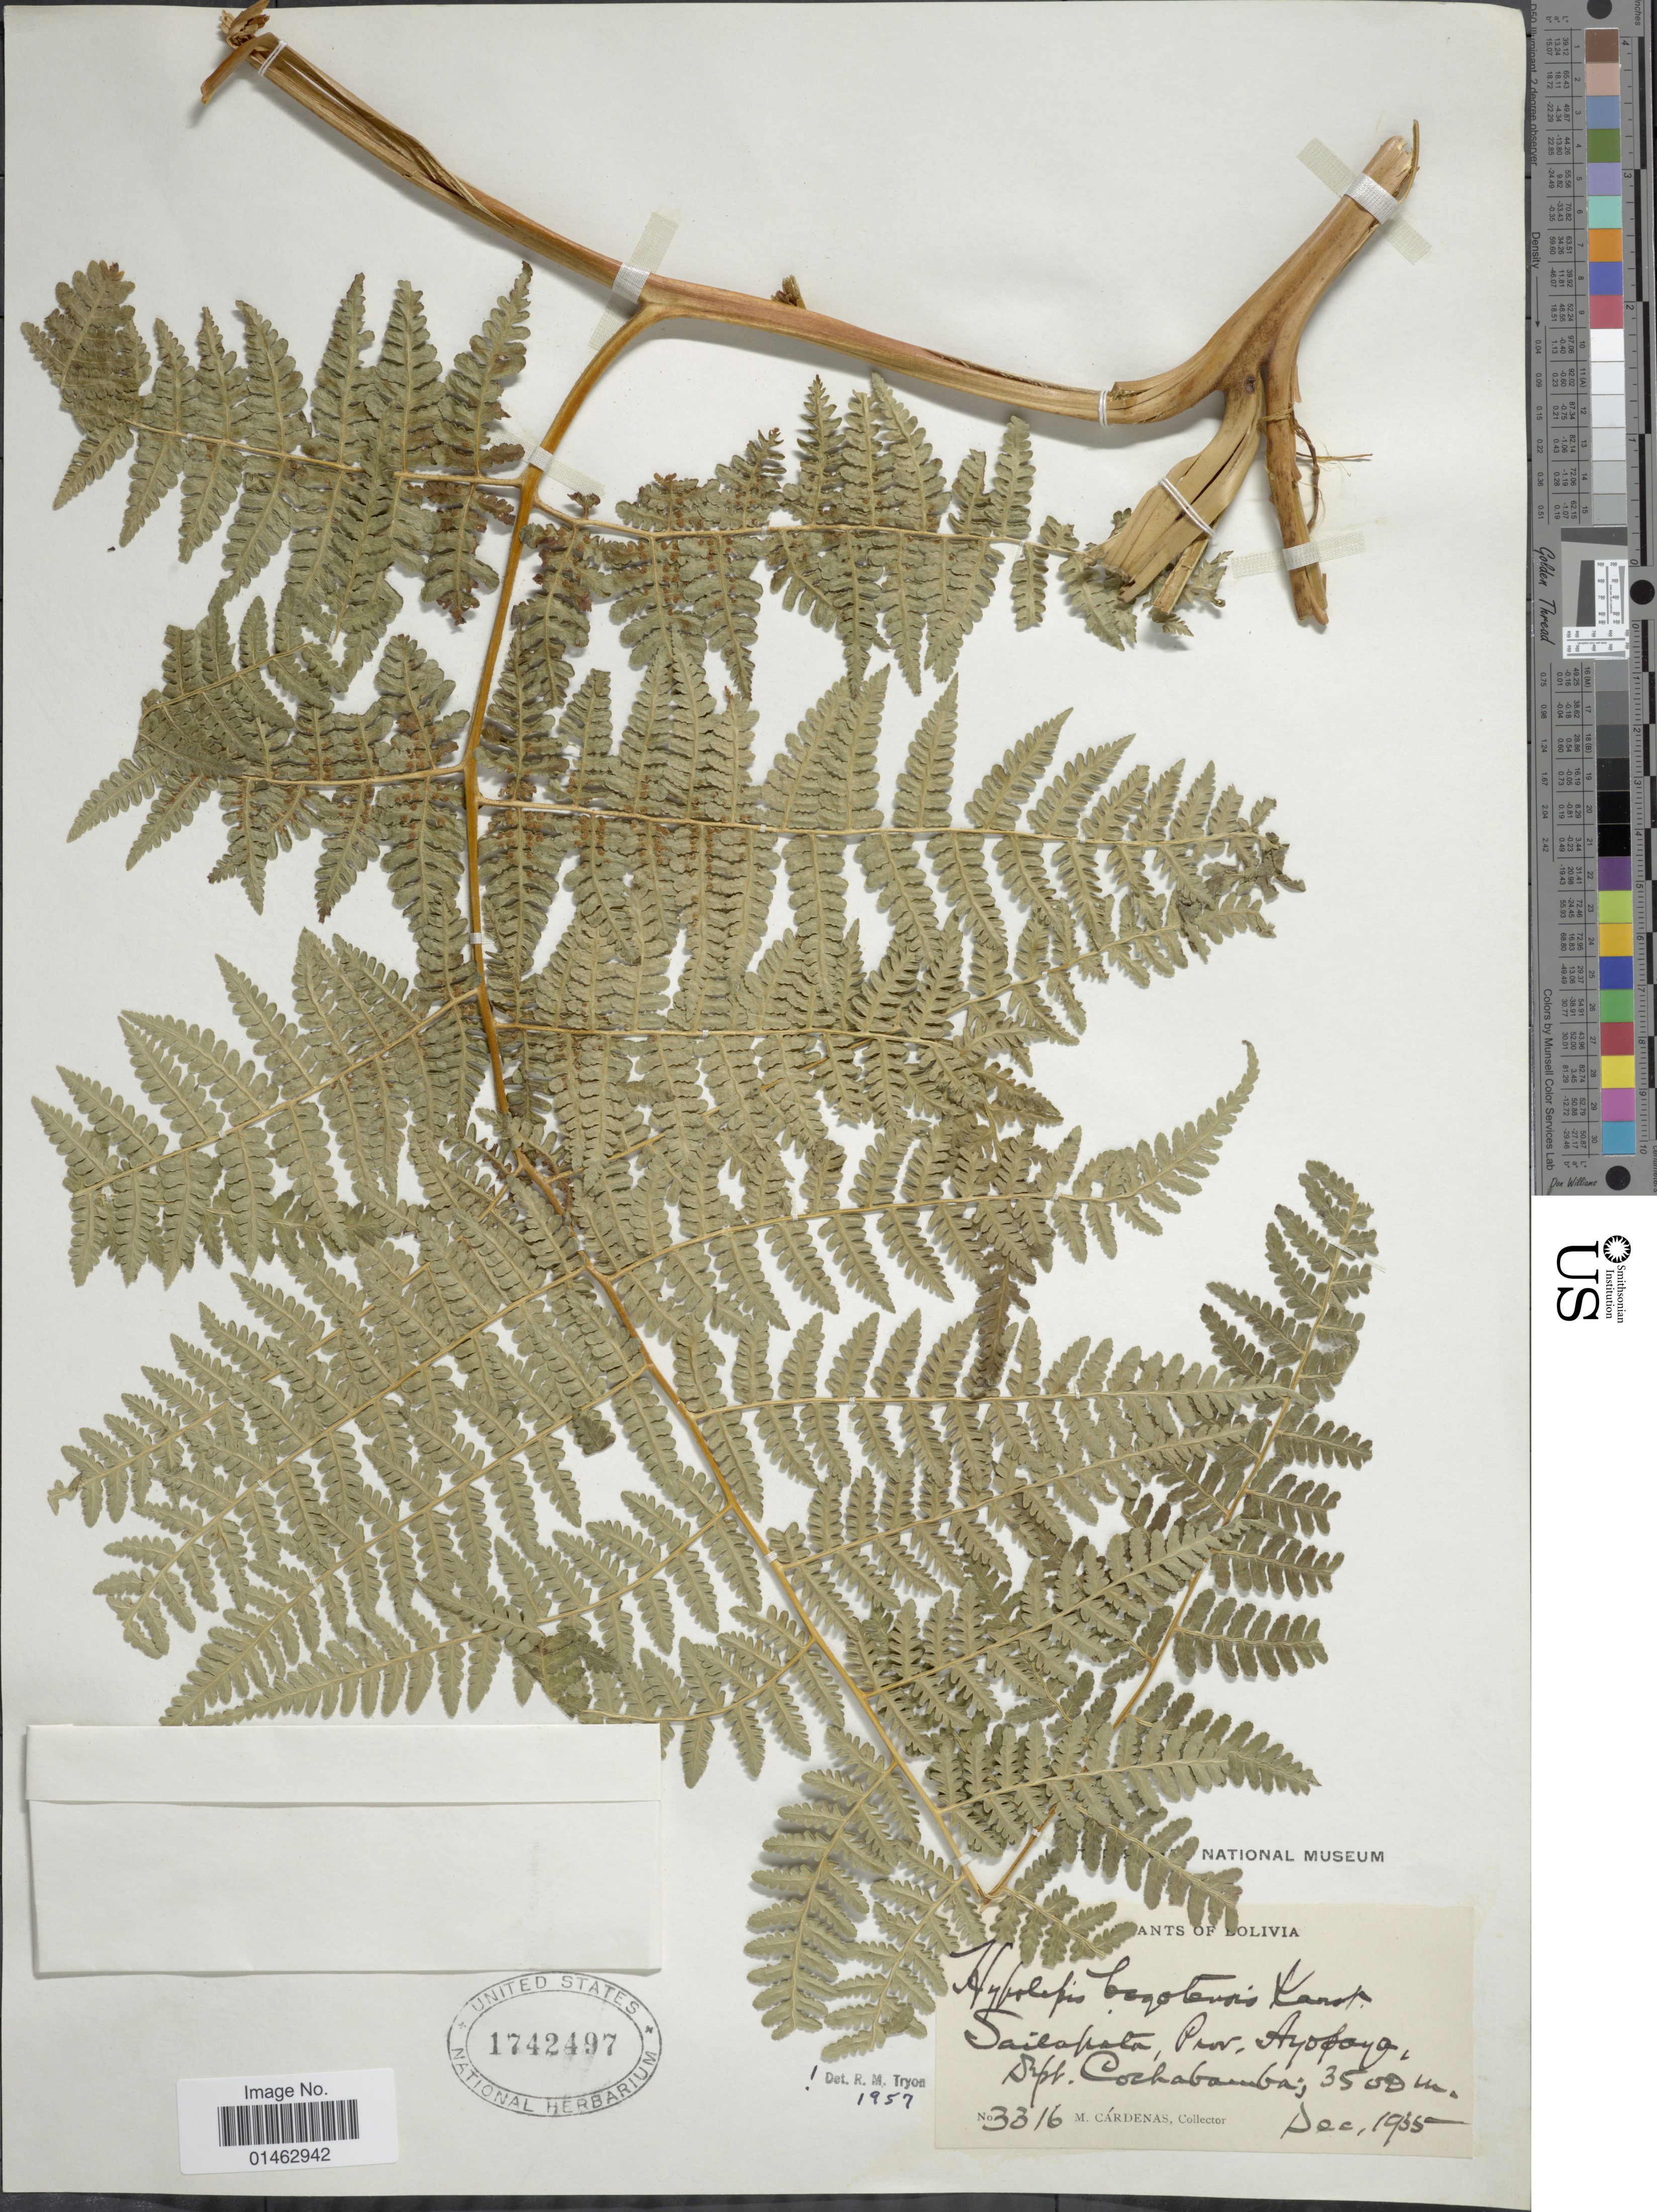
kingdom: Plantae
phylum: Tracheophyta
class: Polypodiopsida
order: Polypodiales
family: Dennstaedtiaceae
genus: Hypolepis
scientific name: Hypolepis bogotensis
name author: H. Karst.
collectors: M. Cárdenas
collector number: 3316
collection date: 1935-12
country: Bolivia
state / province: Cochabamba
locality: Sailapata, Prov. Auopoya,Dept. Cochabamba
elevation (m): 3500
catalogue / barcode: US 1742497